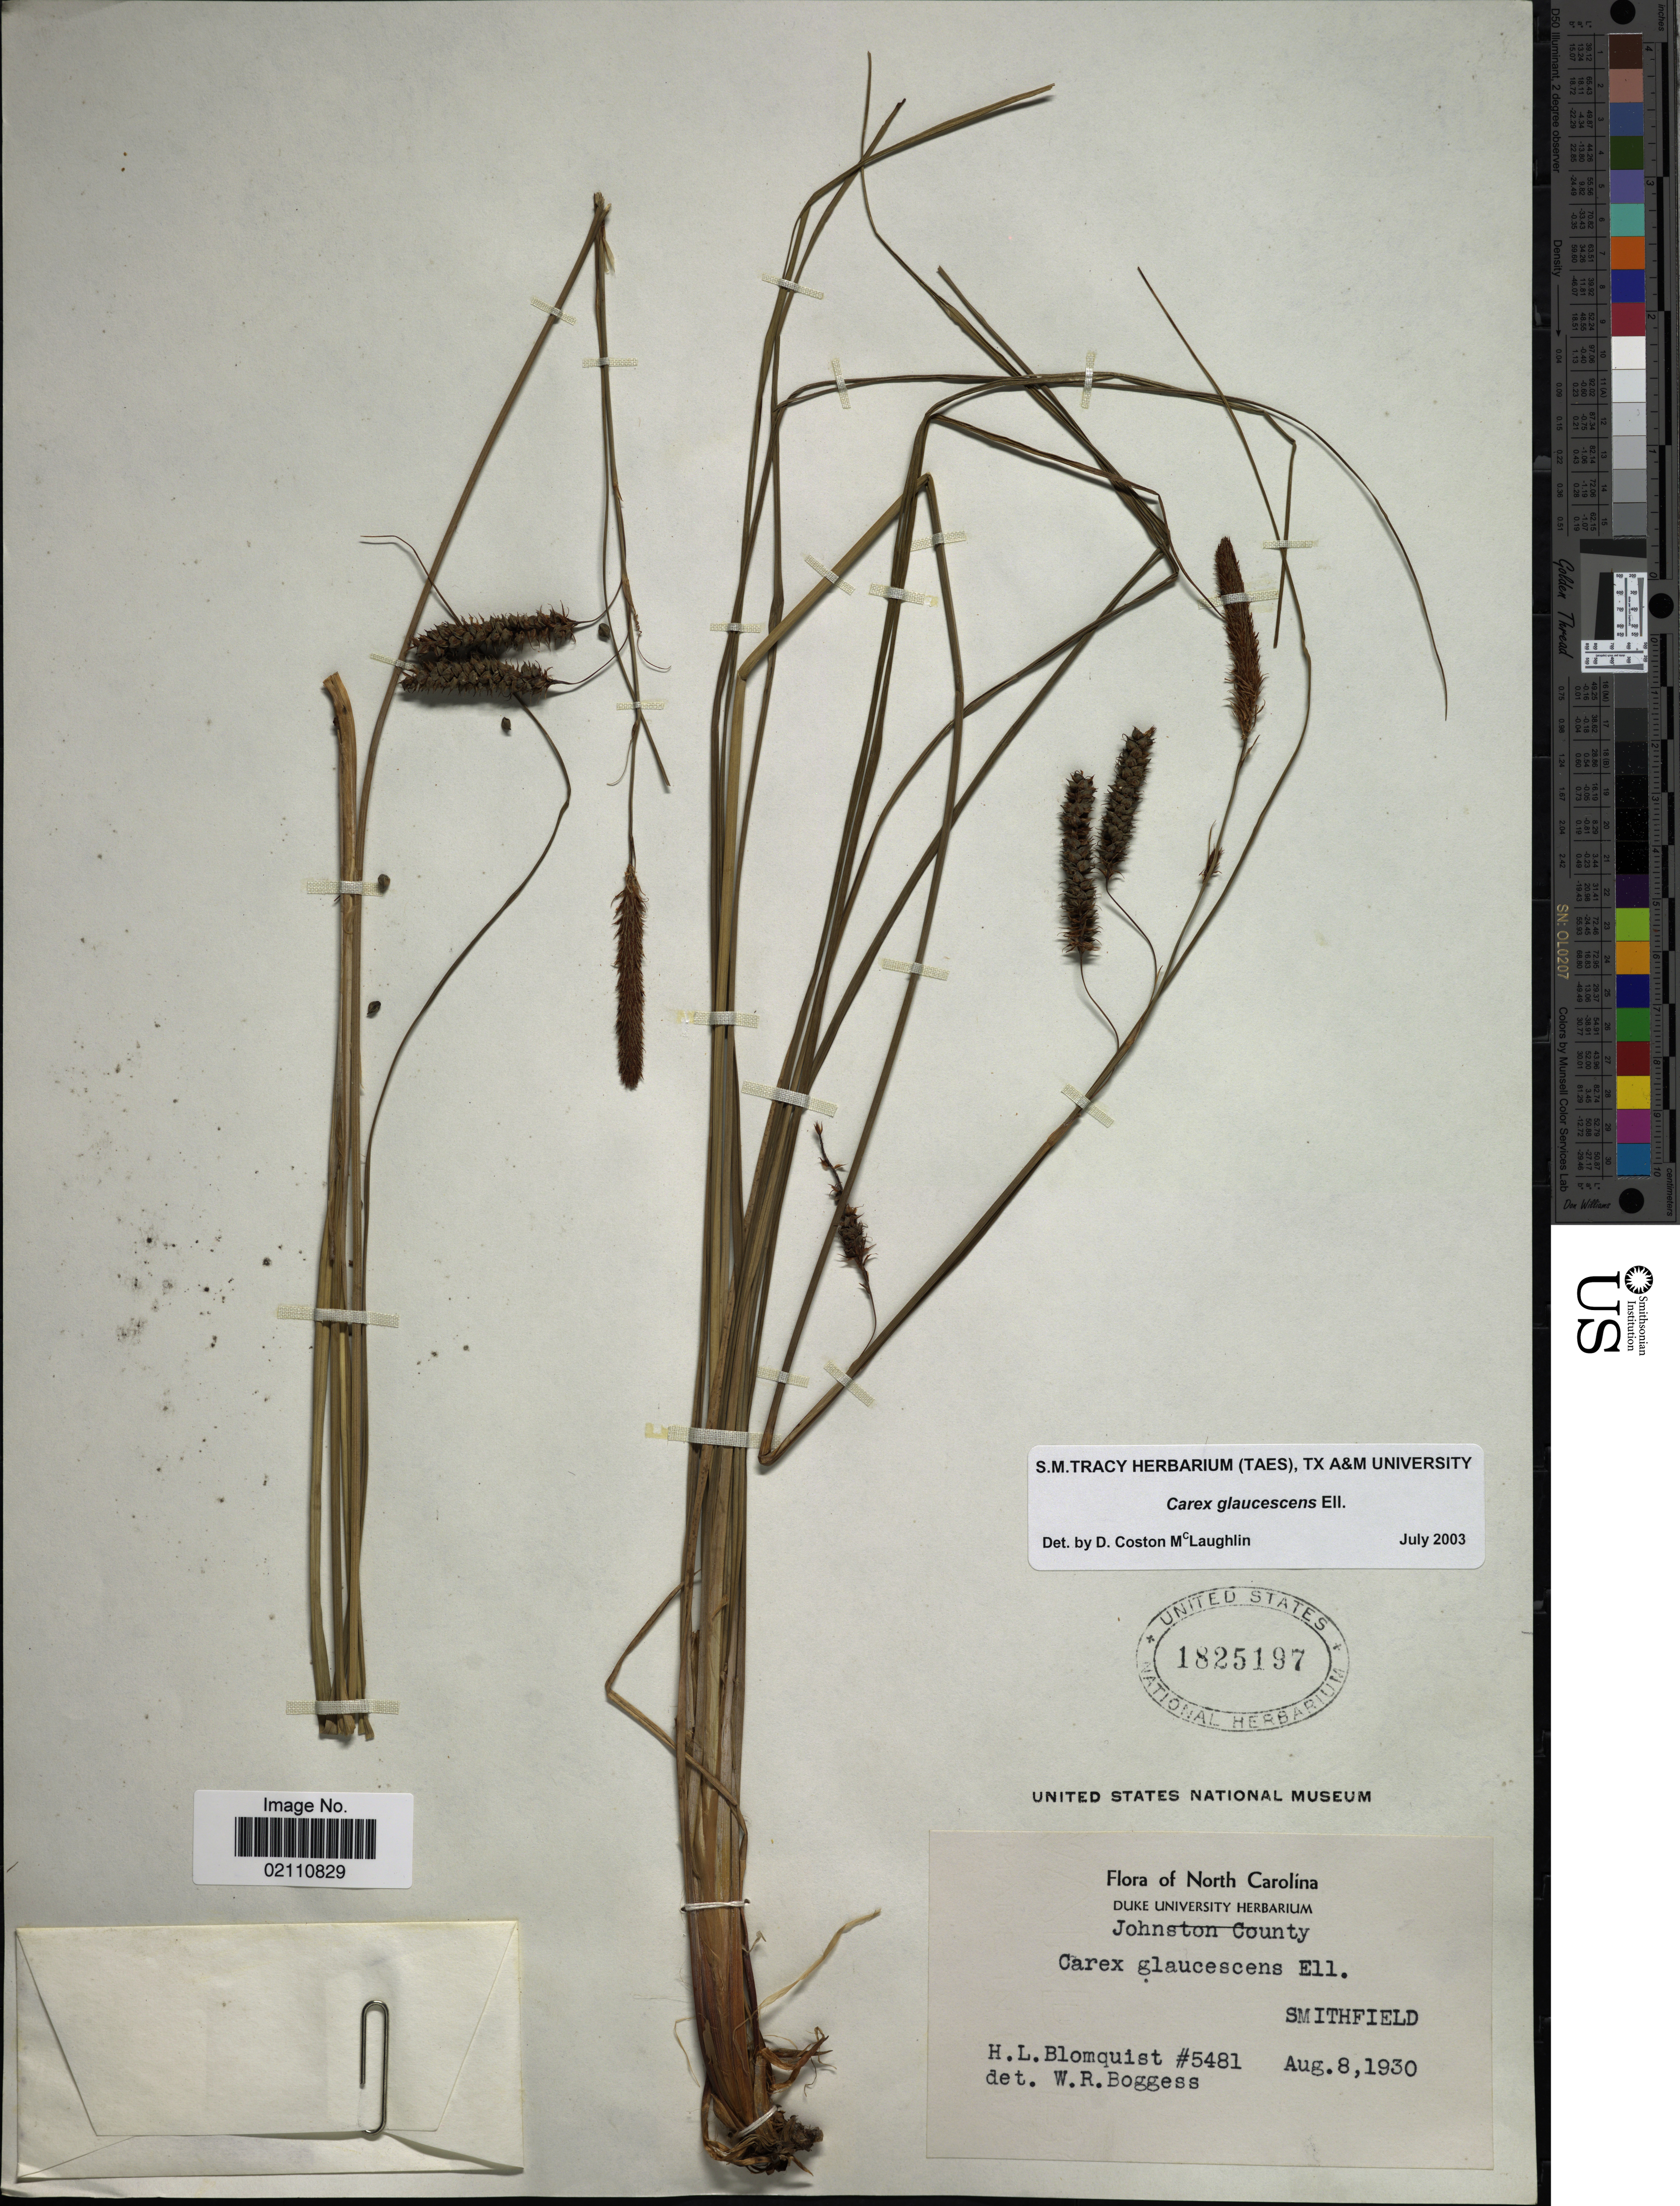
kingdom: Plantae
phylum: Tracheophyta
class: Liliopsida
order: Poales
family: Cyperaceae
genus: Carex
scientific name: Carex glaucescens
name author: Elliott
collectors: H. Blomquist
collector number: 5481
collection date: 1930-08-08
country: United States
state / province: North Carolina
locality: Smithfield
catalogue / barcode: US 1825197